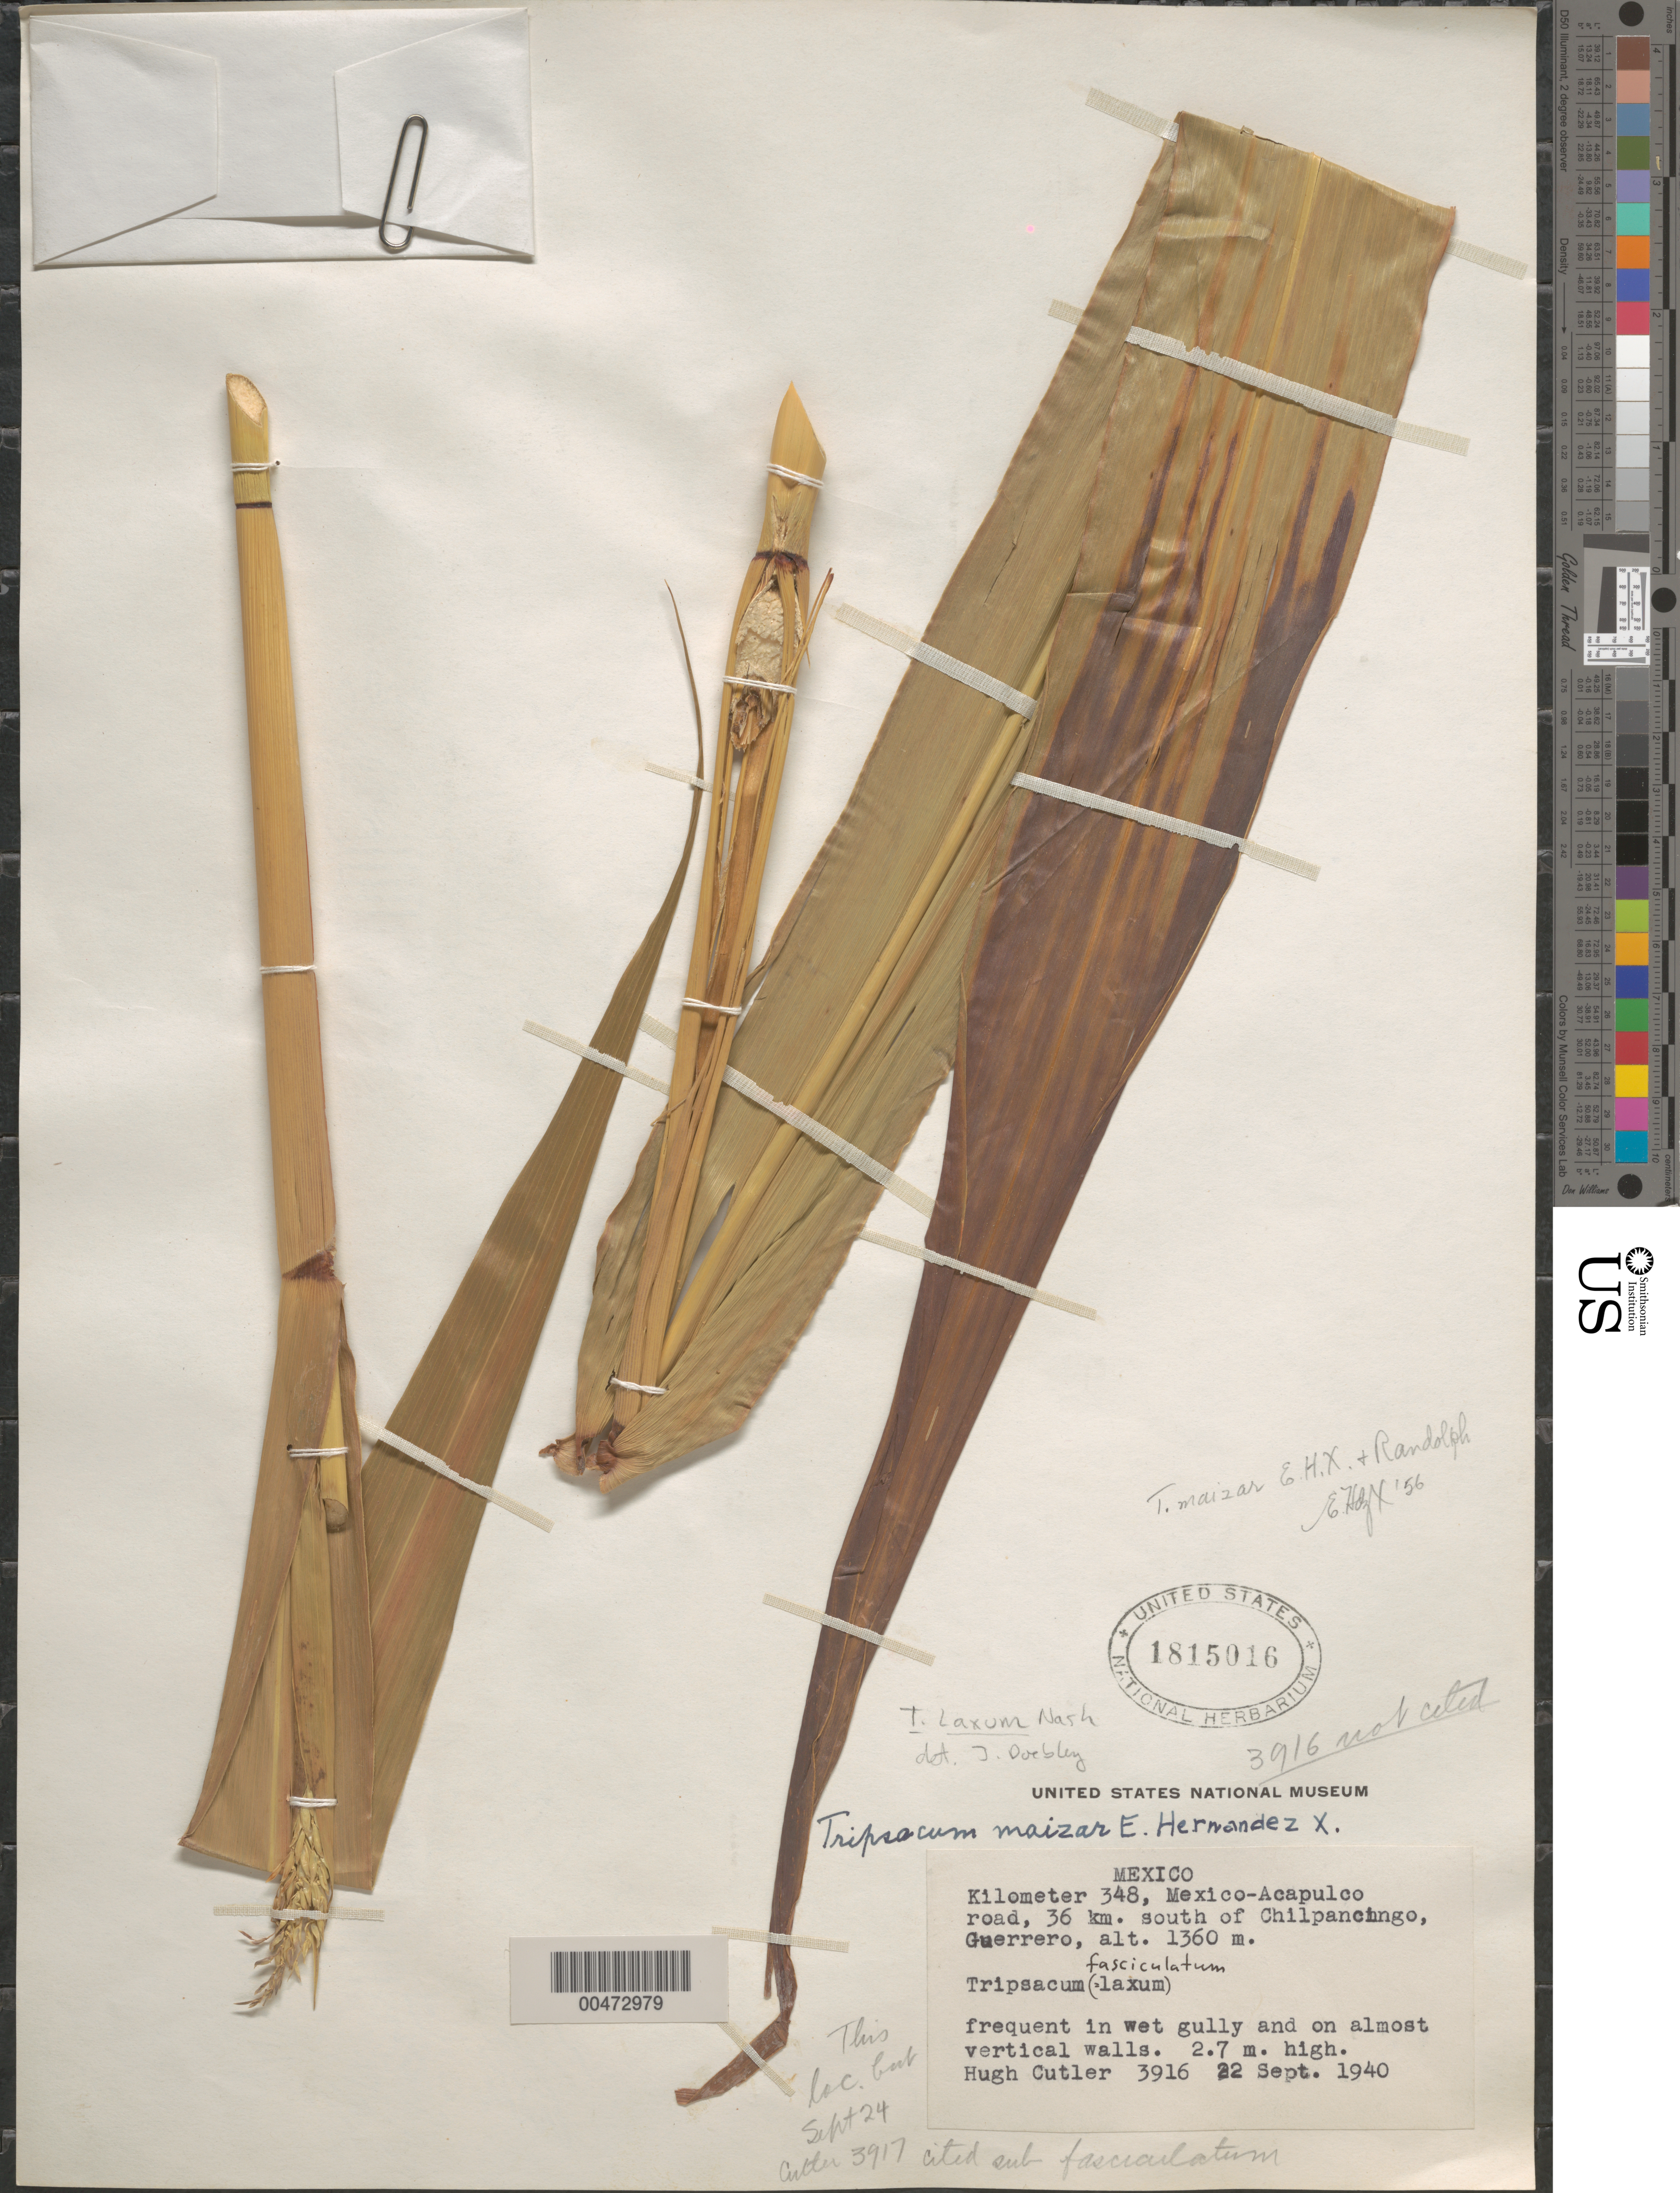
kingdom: Plantae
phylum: Tracheophyta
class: Liliopsida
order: Poales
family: Poaceae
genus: Tripsacum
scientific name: Tripsacum laxum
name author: Nash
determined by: Doebley, John F.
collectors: H. C. Cutler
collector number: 3916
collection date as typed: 22 Sep 1940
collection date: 1940-09-22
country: Mexico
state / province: Guerrero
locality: Km 348, Mexico - Acapulco rd, 36 km S of Chilpancingo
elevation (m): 1360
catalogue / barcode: US 1815016